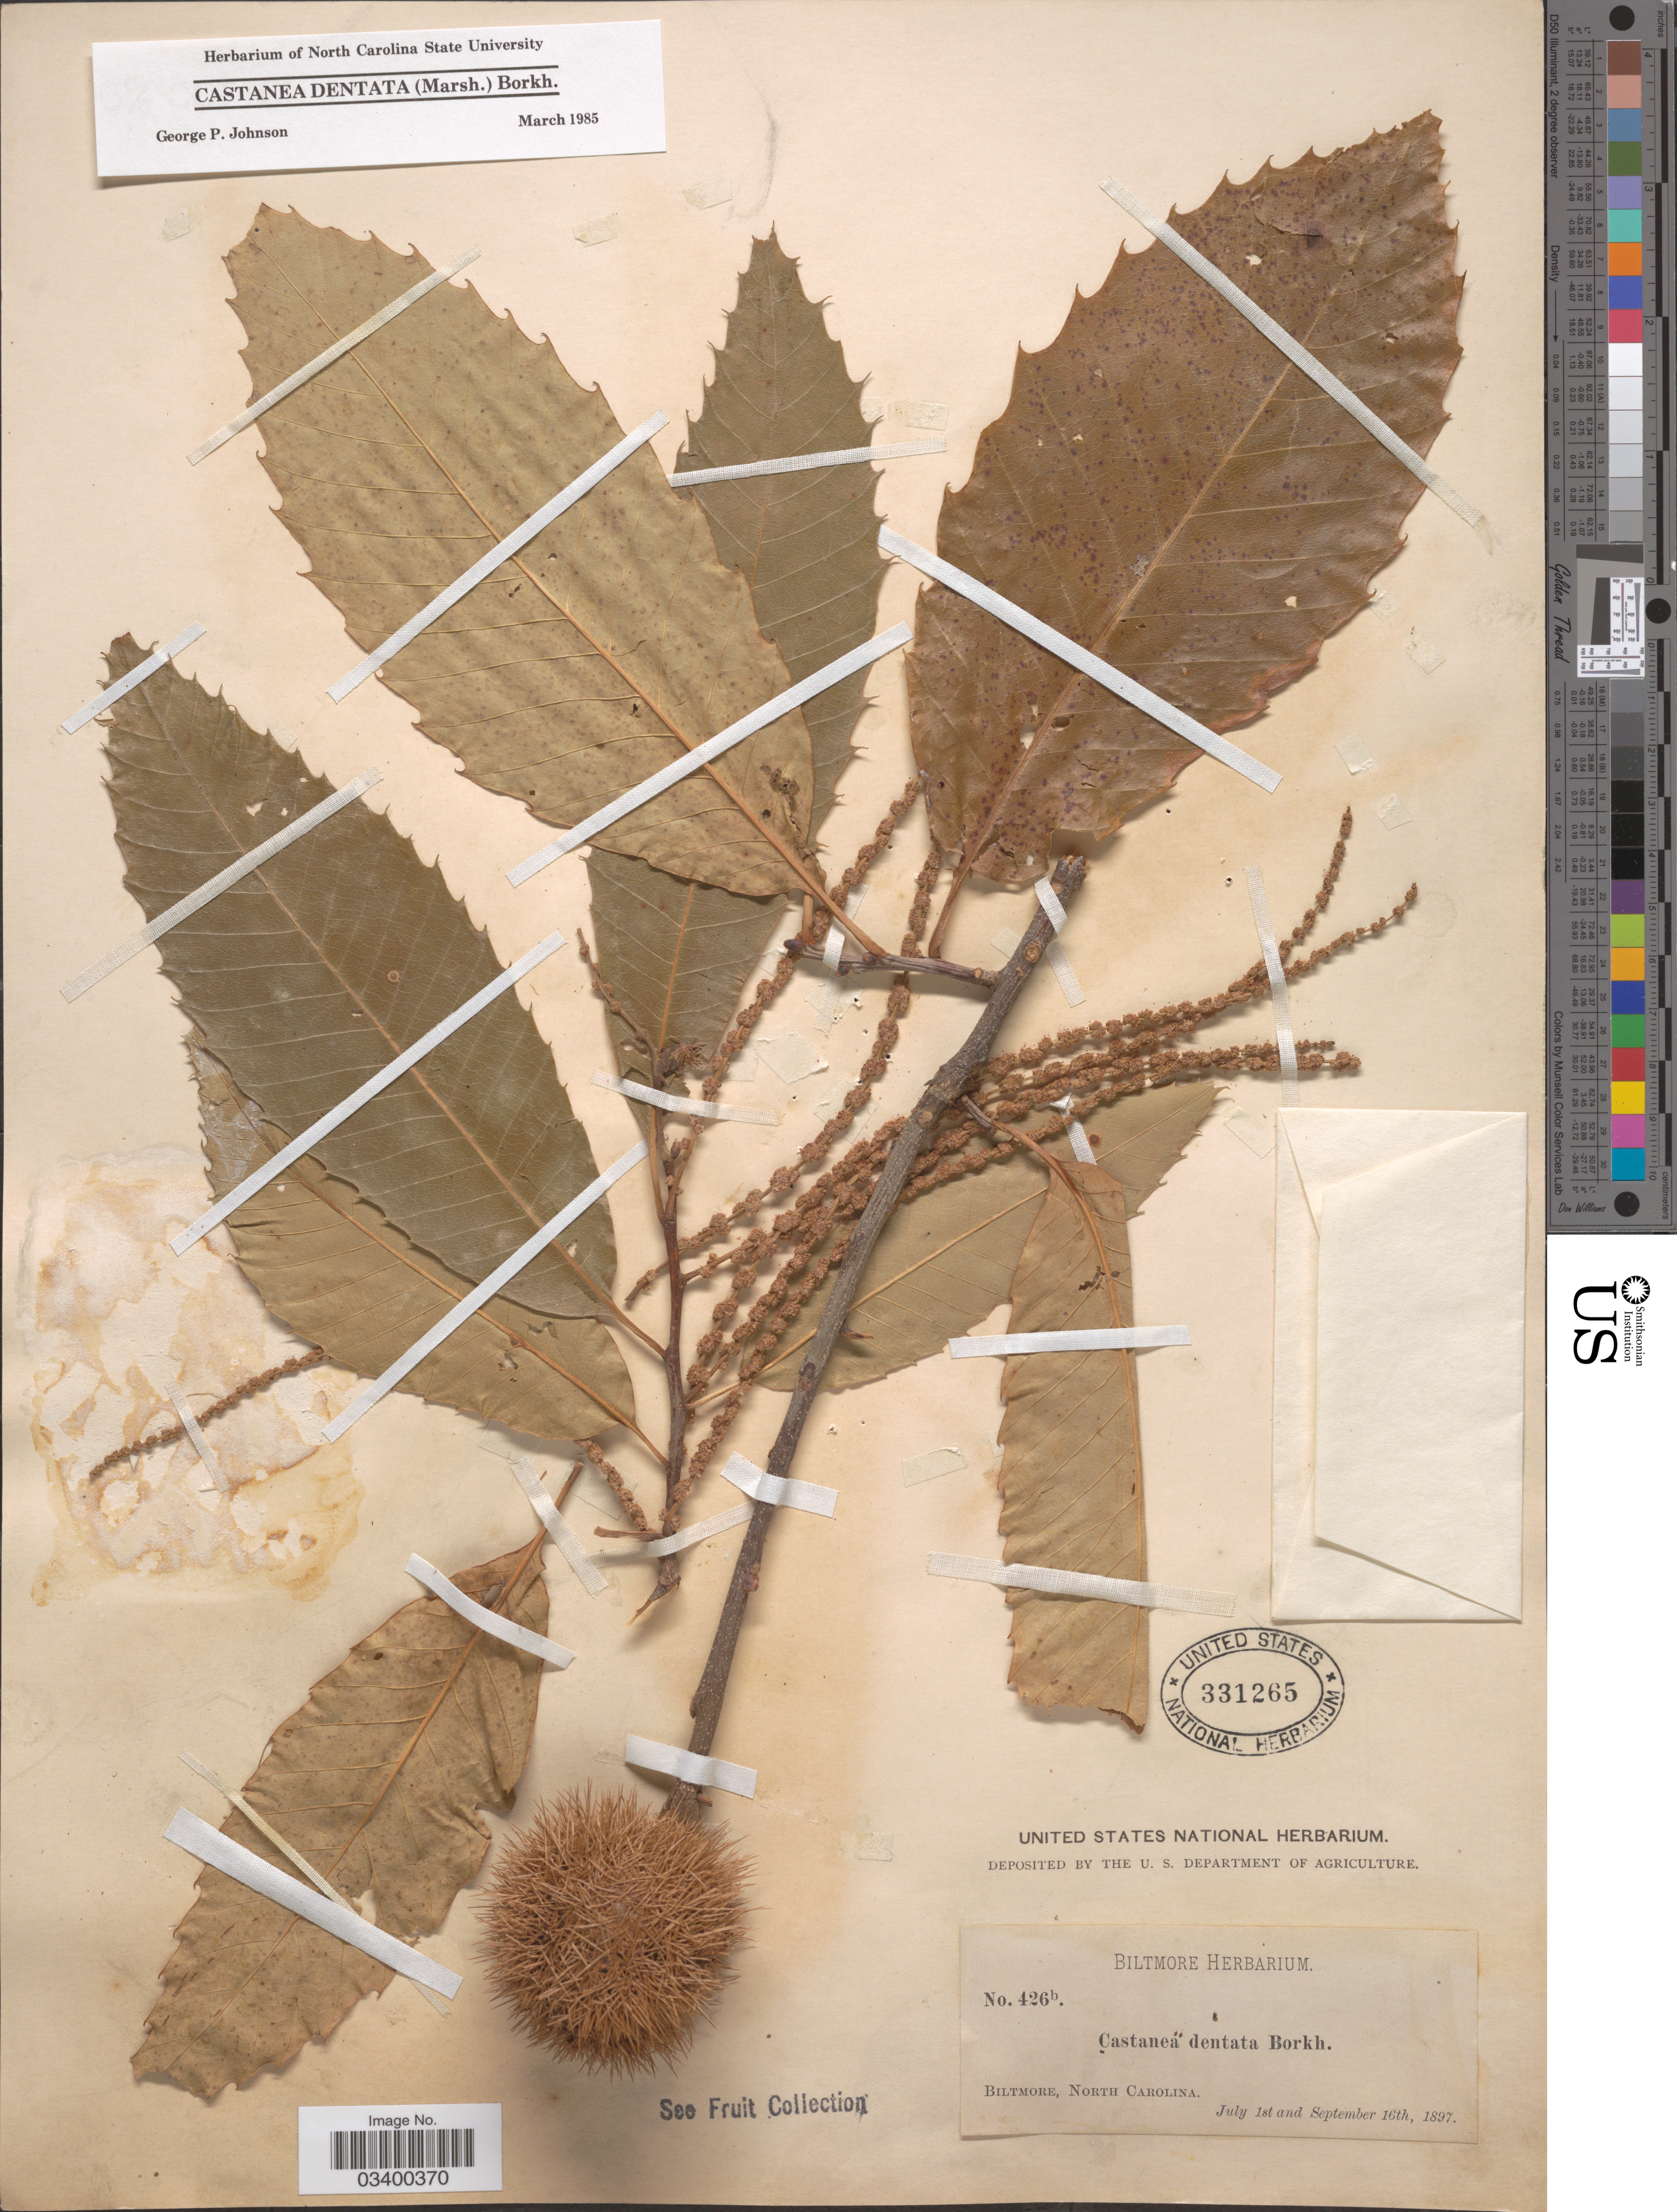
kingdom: Plantae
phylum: Tracheophyta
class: Magnoliopsida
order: Fagales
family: Fagaceae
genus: Castanea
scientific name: Castanea dentata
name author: (Marshall) Borkh.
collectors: ex herb. Biltmore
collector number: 426b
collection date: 1897-07-01/1897-09-16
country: United States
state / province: North Carolina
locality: Biltmore.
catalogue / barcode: US 331265